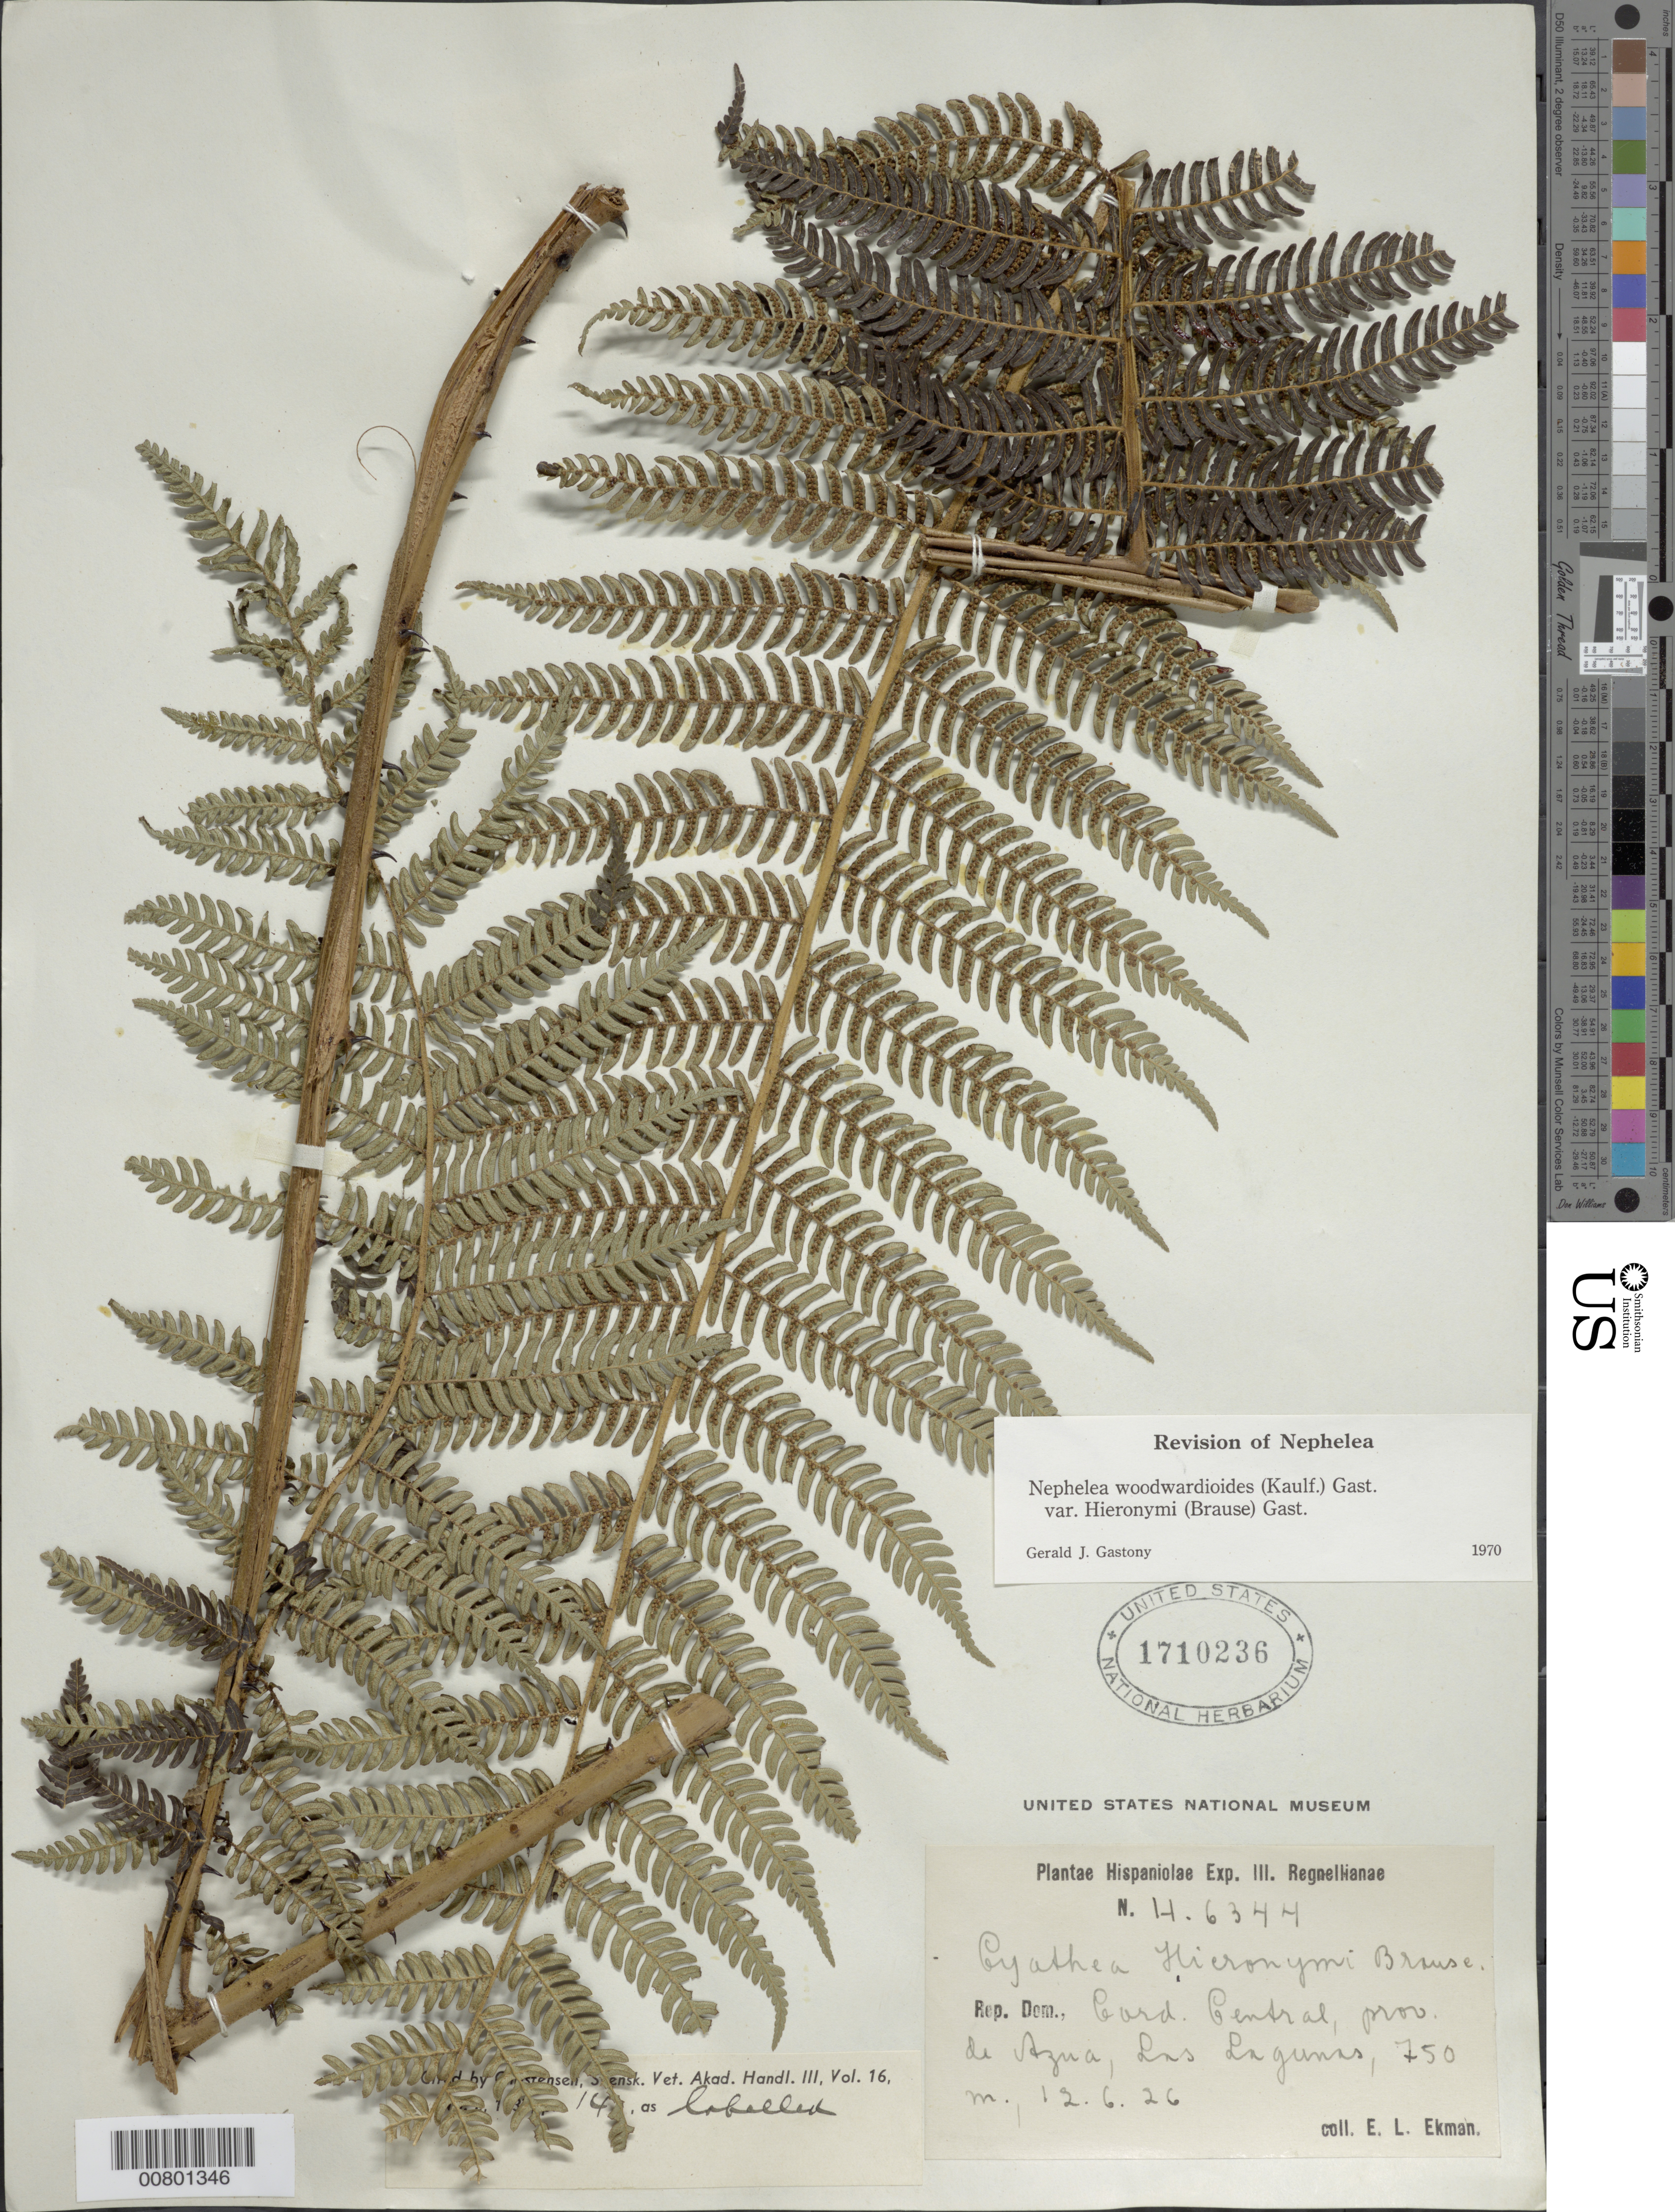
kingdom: Plantae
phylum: Tracheophyta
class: Polypodiopsida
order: Cyatheales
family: Cyatheaceae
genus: Alsophila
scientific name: Alsophila woodwardioides var. hieronymii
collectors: E. L. Ekman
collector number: H 6344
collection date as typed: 12 Jun 1926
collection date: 1926-06-12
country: Dominican Republic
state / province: Azua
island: Hispaniola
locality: Cordillera Central, Los Lagunas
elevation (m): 750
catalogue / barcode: US 1710236